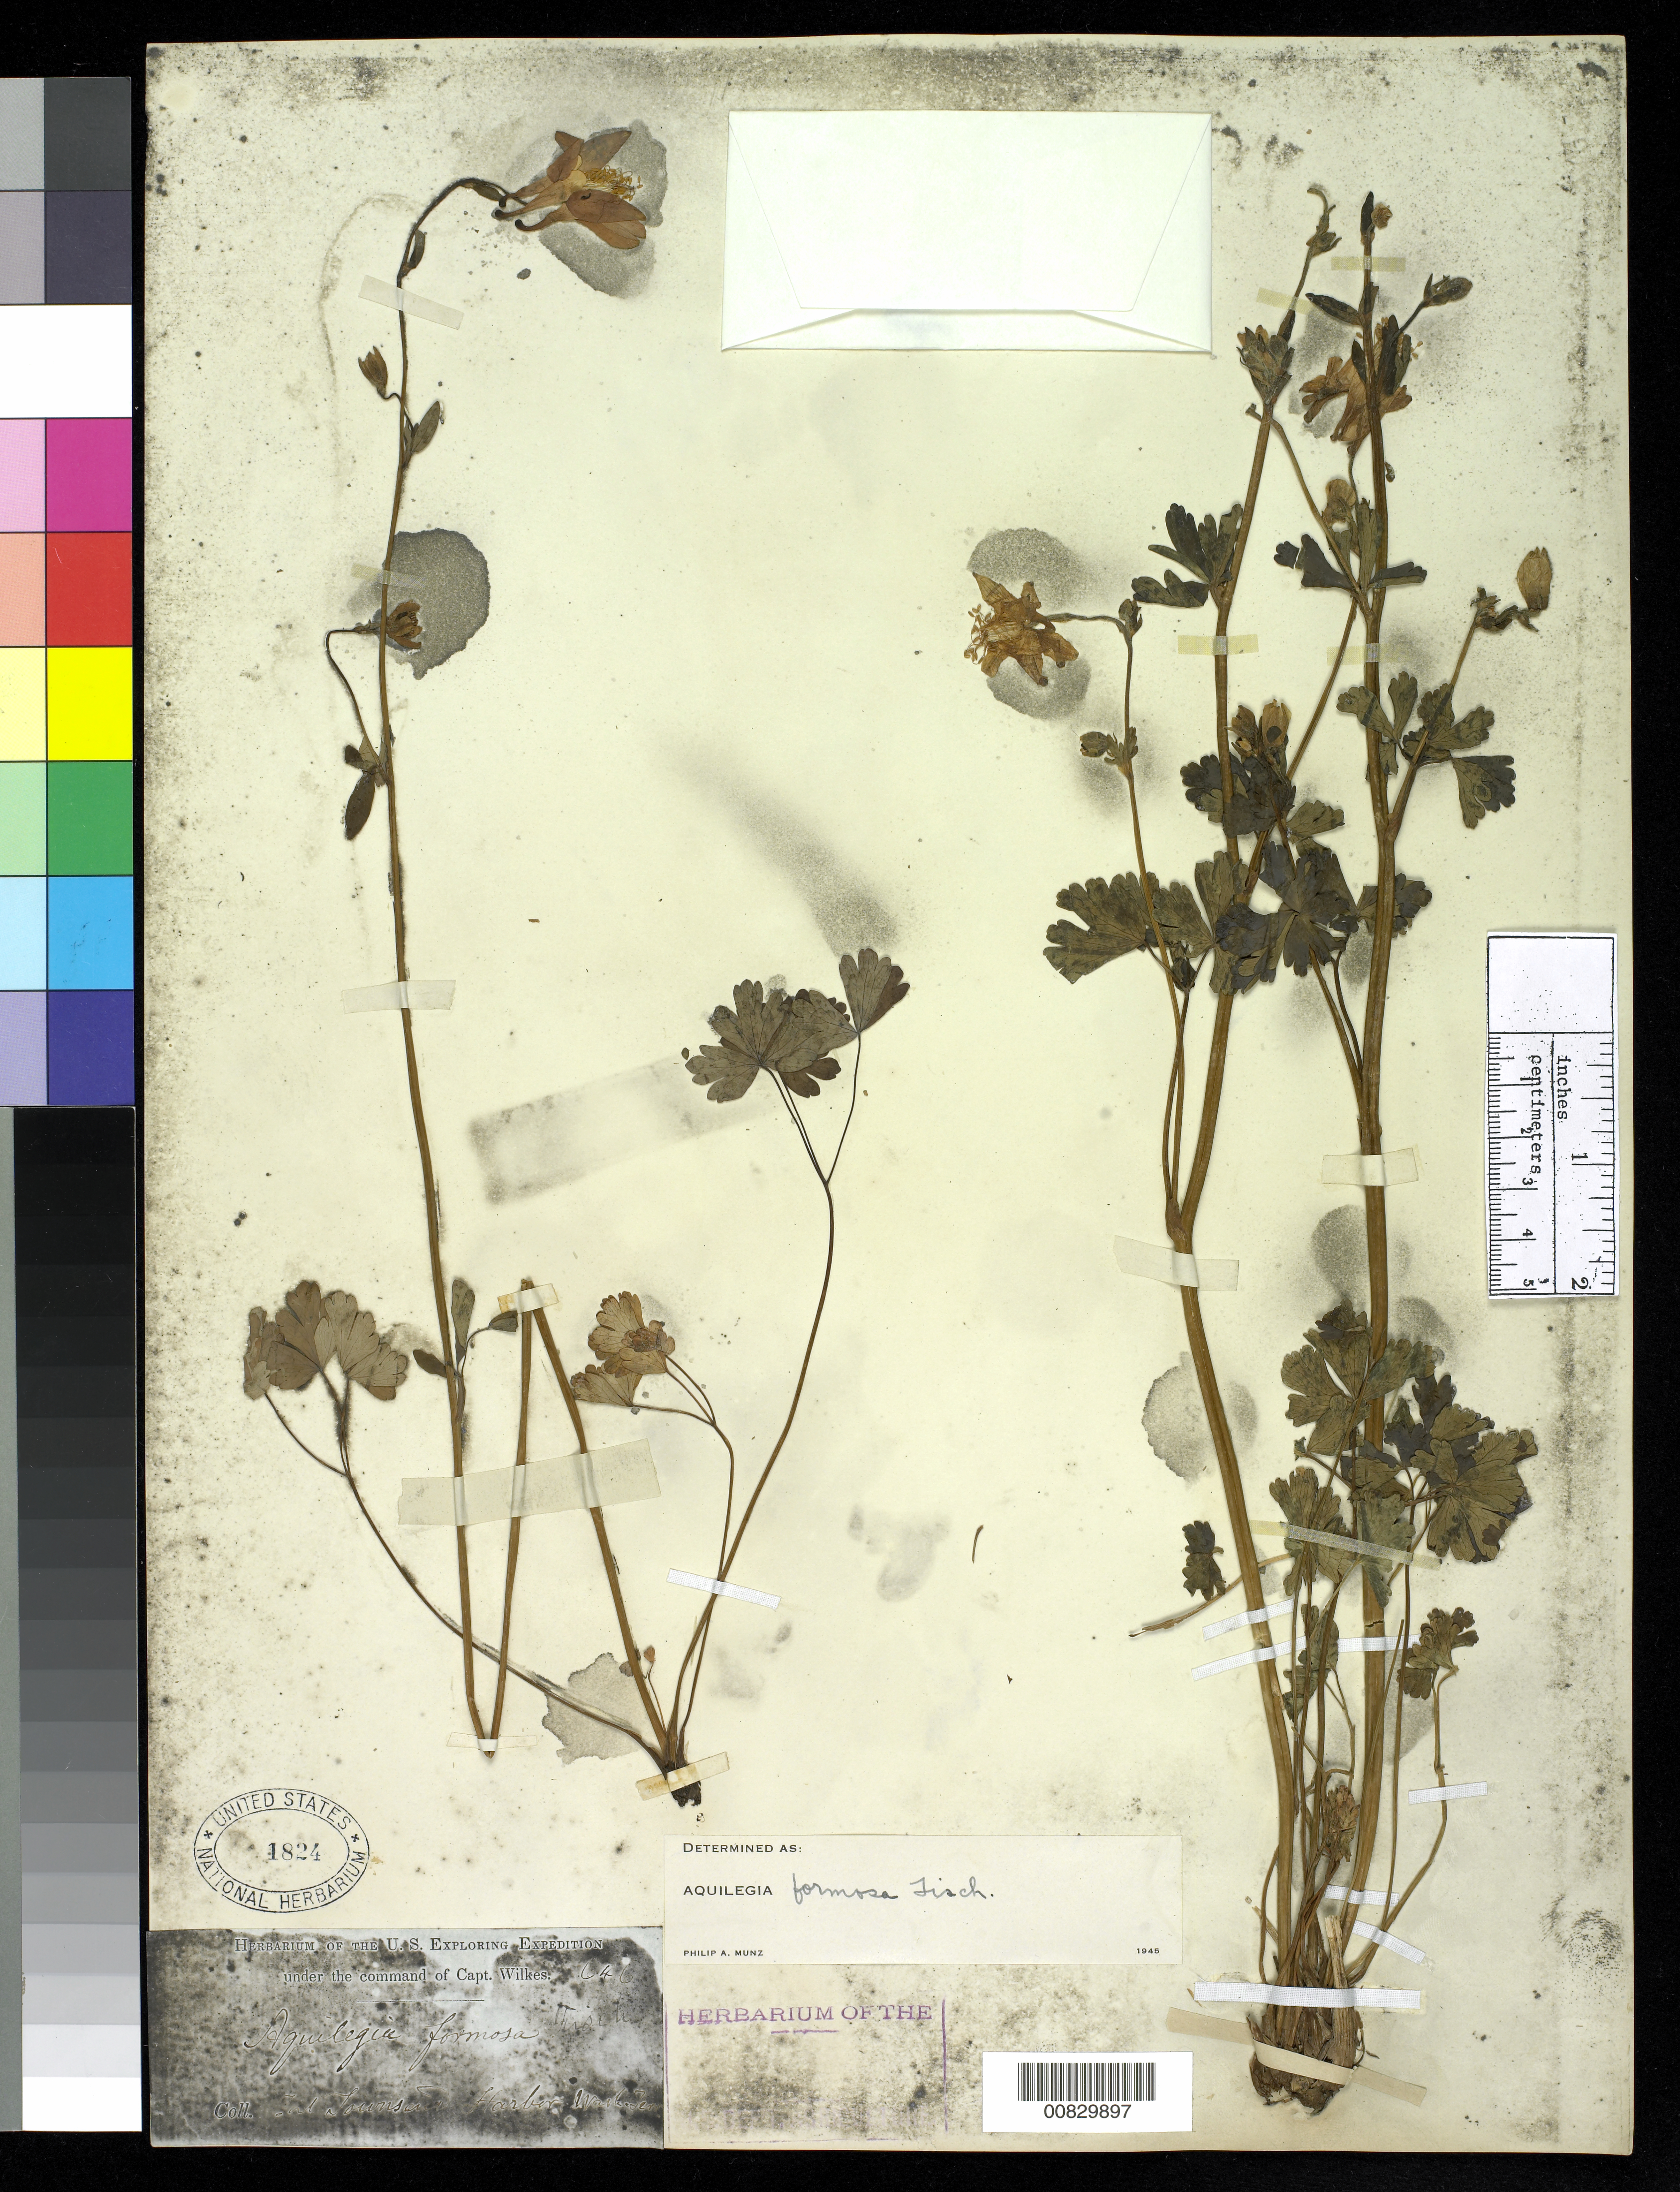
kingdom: Plantae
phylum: Tracheophyta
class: Magnoliopsida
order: Ranunculales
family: Ranunculaceae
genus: Aquilegia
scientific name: Aquilegia formosa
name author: Fisch. ex DC.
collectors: Wilkes Explor. Exped.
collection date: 1838/1842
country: United States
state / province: Washington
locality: Fort Townsend Harbor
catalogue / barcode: US 1824